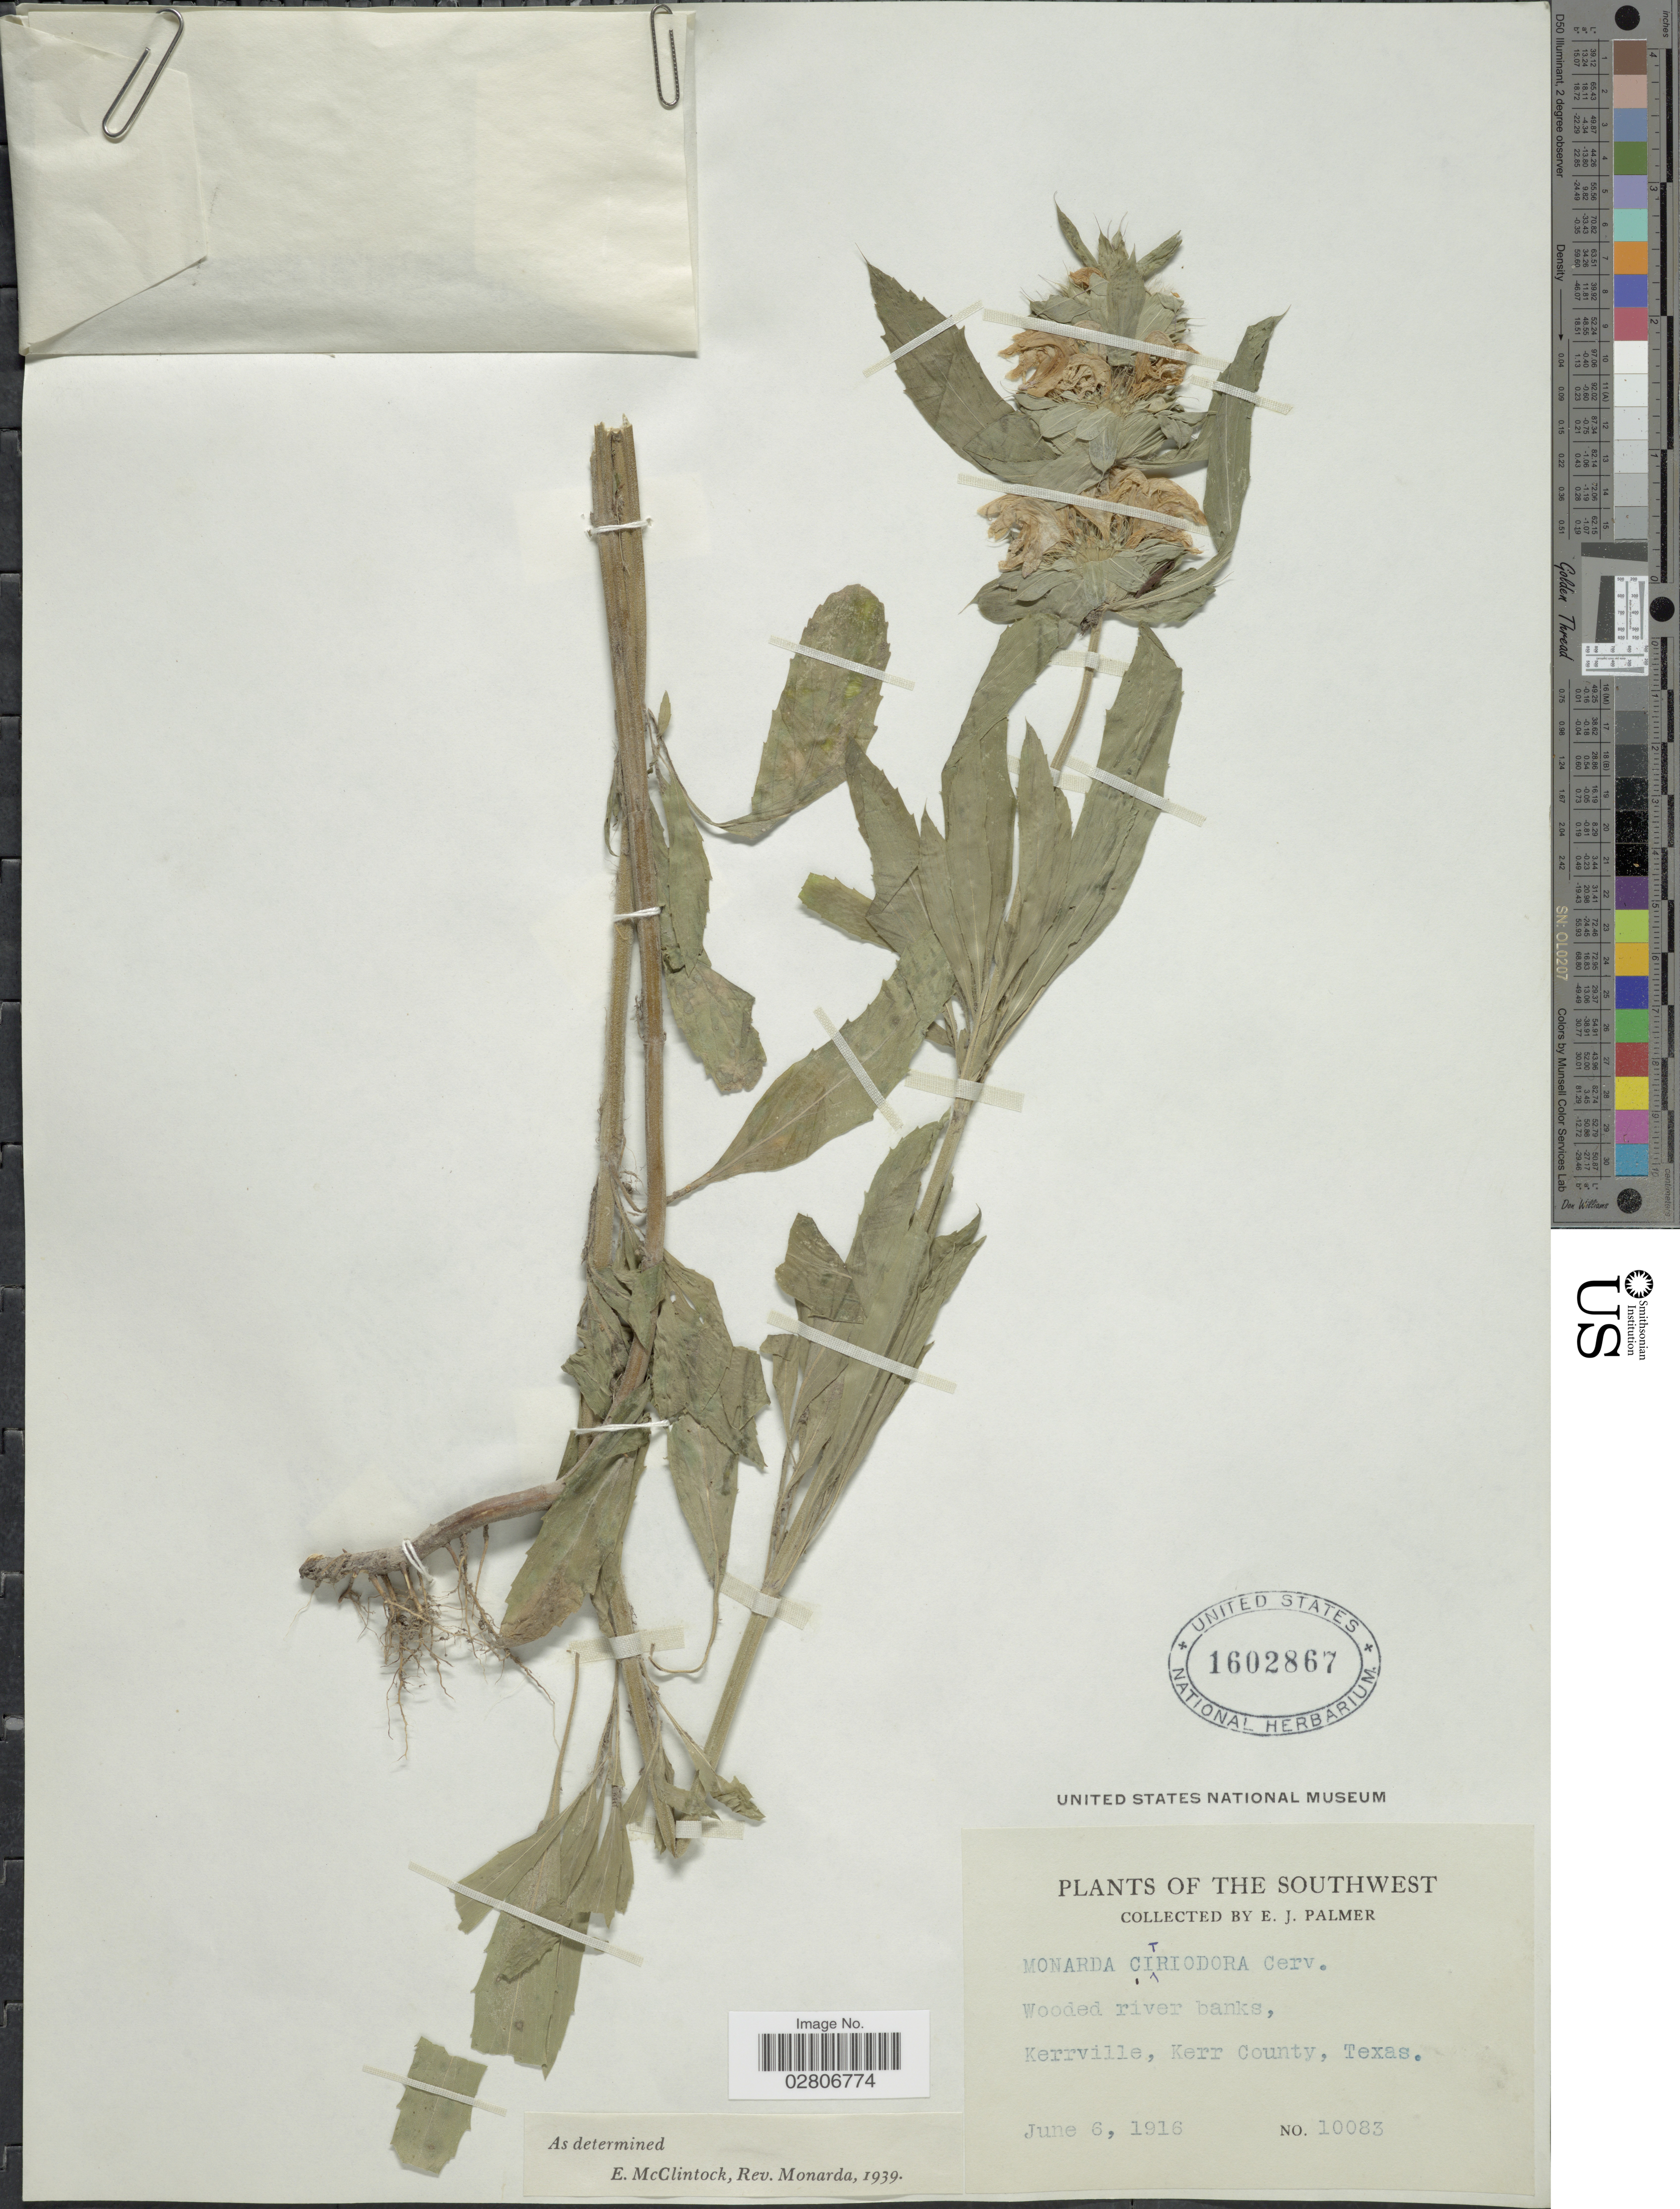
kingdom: Plantae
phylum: Tracheophyta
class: Magnoliopsida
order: Lamiales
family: Lamiaceae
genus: Monarda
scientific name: Monarda citriodora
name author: Cerv. ex Lag.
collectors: E. J. Palmer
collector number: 10083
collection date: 1916-06-06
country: United States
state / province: Texas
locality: Southwest, Kerrville, Kerr County.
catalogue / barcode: US 1602867